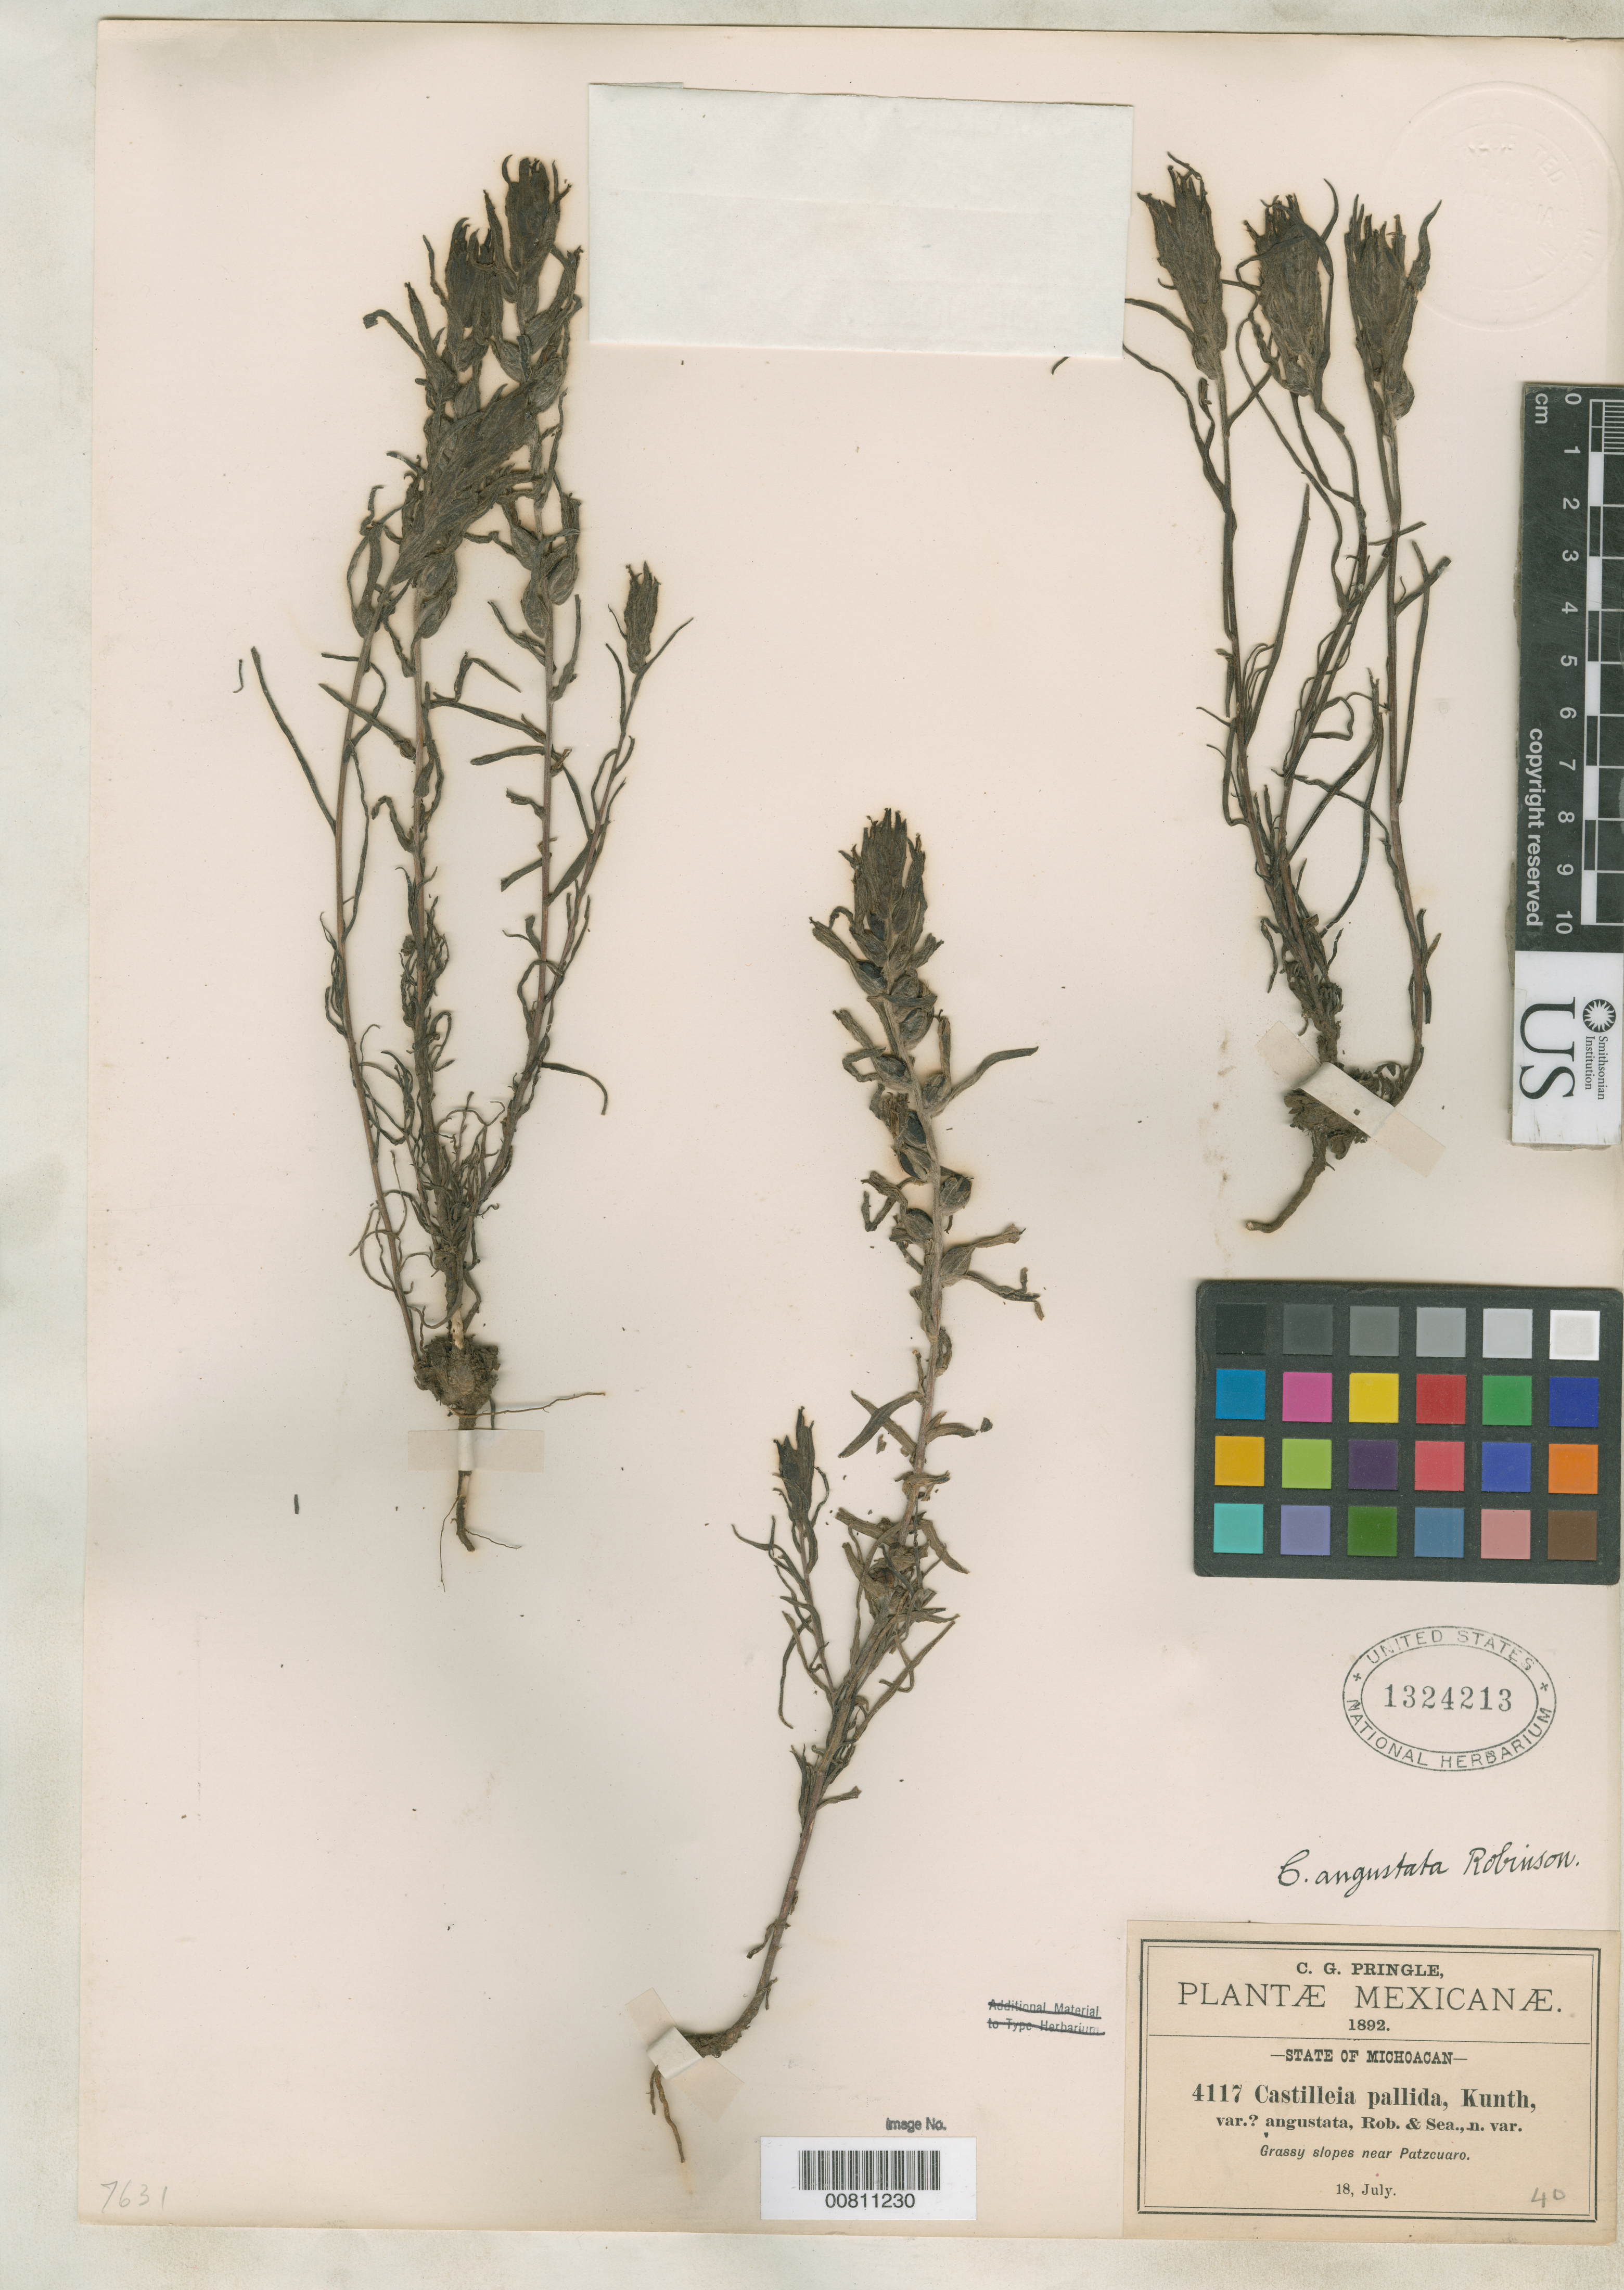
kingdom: Plantae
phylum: Tracheophyta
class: Magnoliopsida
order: Lamiales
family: Orobanchaceae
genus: Castilleja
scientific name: Castilleja pallida var. angustata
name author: B.L. Rob. & Seaton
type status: Isotype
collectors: C. G. Pringle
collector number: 4117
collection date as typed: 18 Jul 1892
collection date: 1892-07-18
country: Mexico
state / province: Michoacán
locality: Grassy slopes near Patzcuaro.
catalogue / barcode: US 1324213